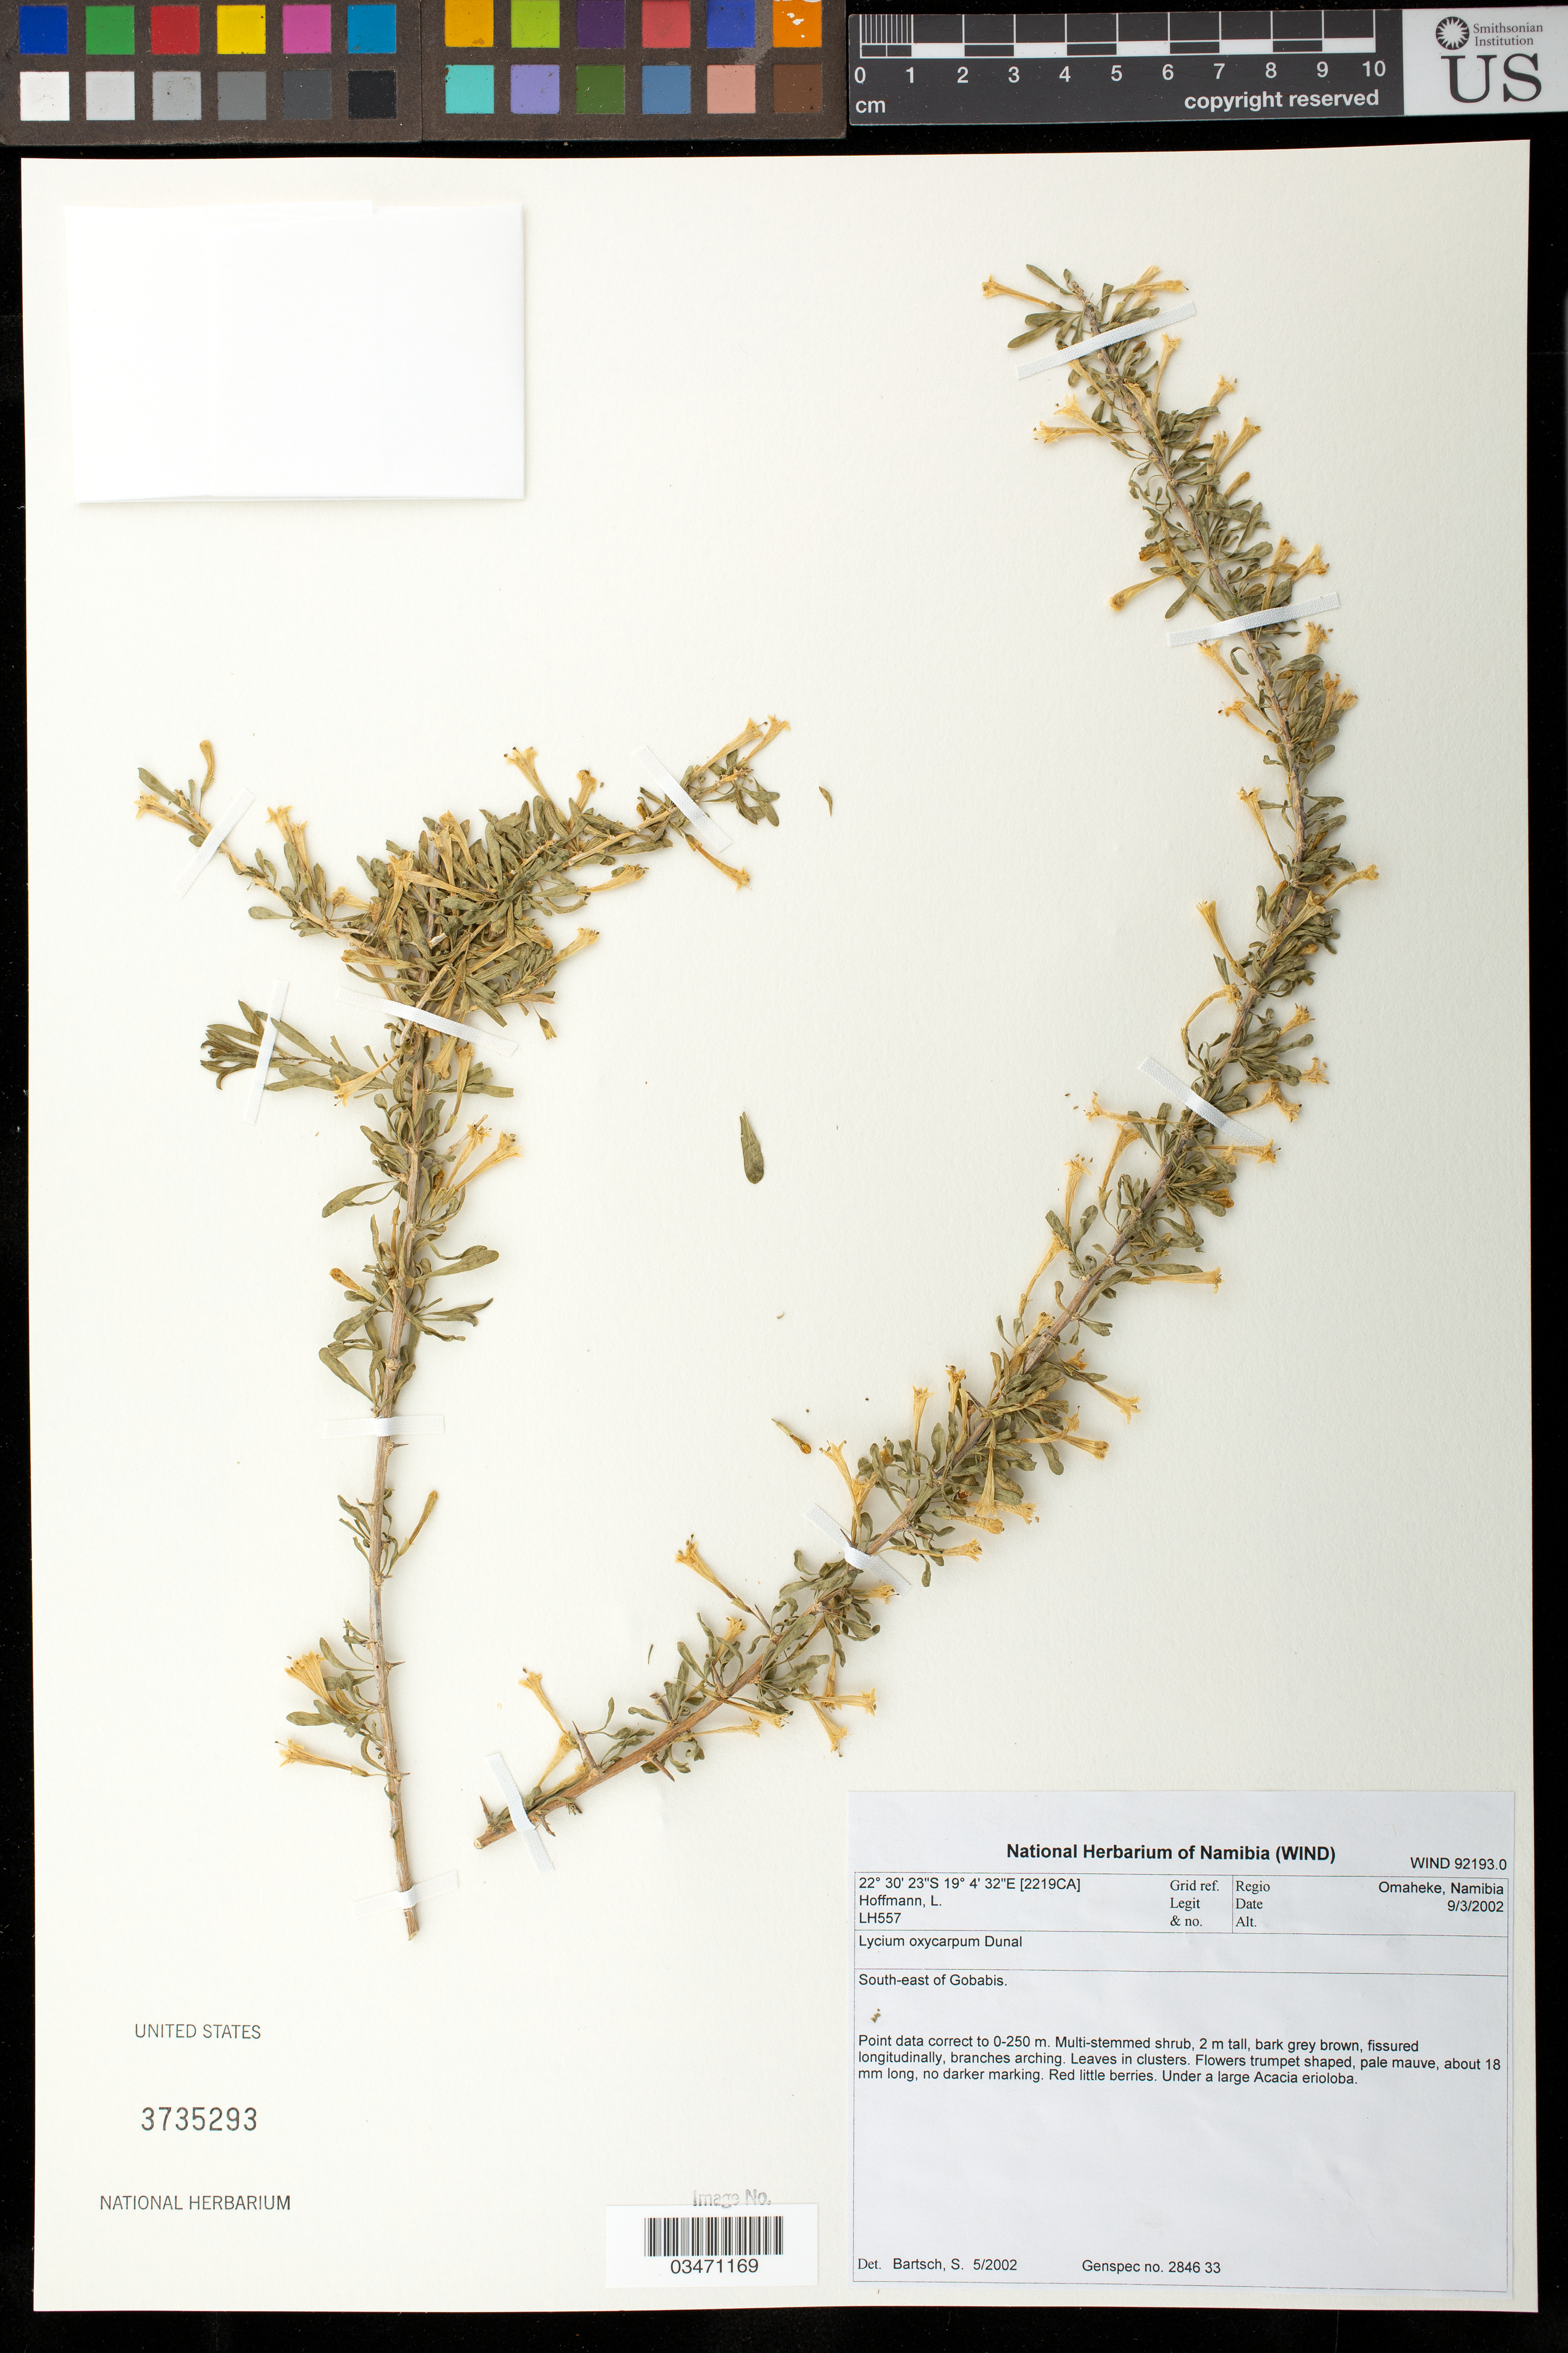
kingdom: Plantae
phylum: Tracheophyta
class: Magnoliopsida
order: Solanales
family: Solanaceae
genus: Lycium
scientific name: Lycium oxycarpum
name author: Dunal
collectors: L. Hoffmann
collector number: HL557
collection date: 2002-03-09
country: Namibia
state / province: Omaheke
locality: South-east of Gobabis.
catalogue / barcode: US 3735293